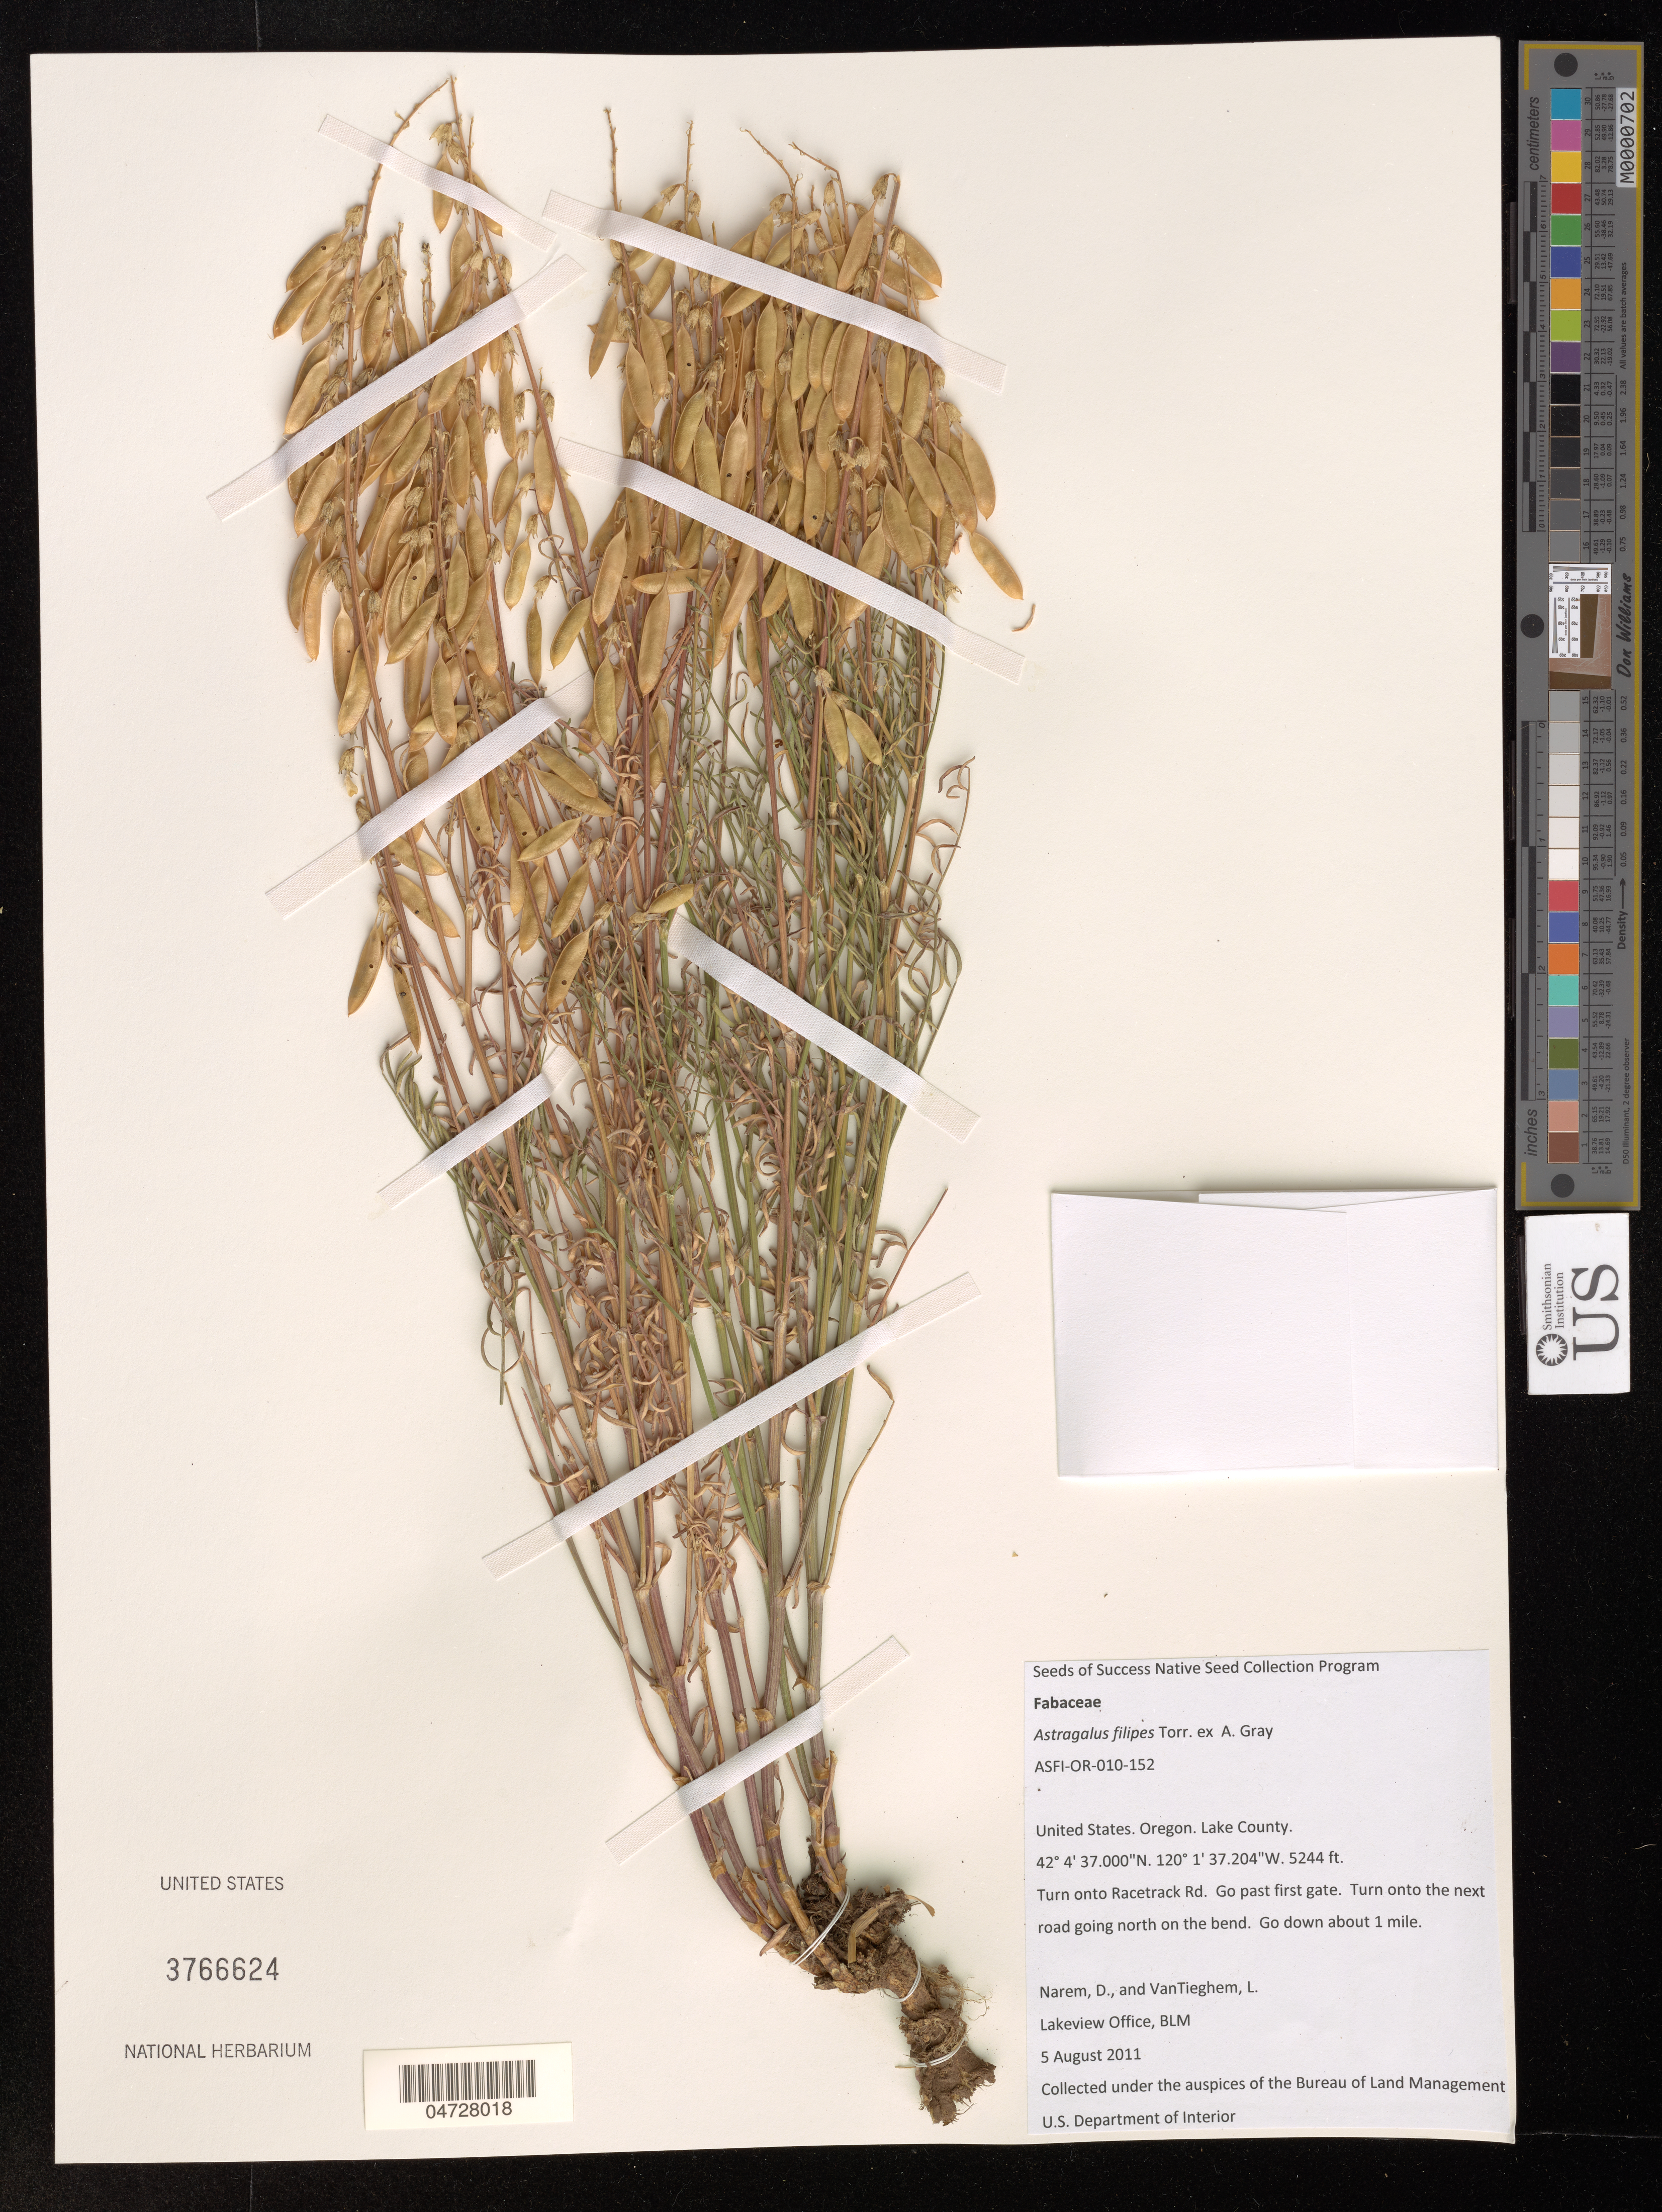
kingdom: Plantae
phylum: Tracheophyta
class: Magnoliopsida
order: Fabales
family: Fabaceae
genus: Astragalus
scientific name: Astragalus filipes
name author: A. Gray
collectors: D. Narem & L. VanTieghem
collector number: ASFI-OR-010-152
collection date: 2011-08-05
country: United States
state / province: Oregon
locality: Lake County. Turn onto racetrack Rd. Go past first gate. Turn onto the next road going on the bend. Go down about 1 mile.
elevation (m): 1598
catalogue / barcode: US 3766624